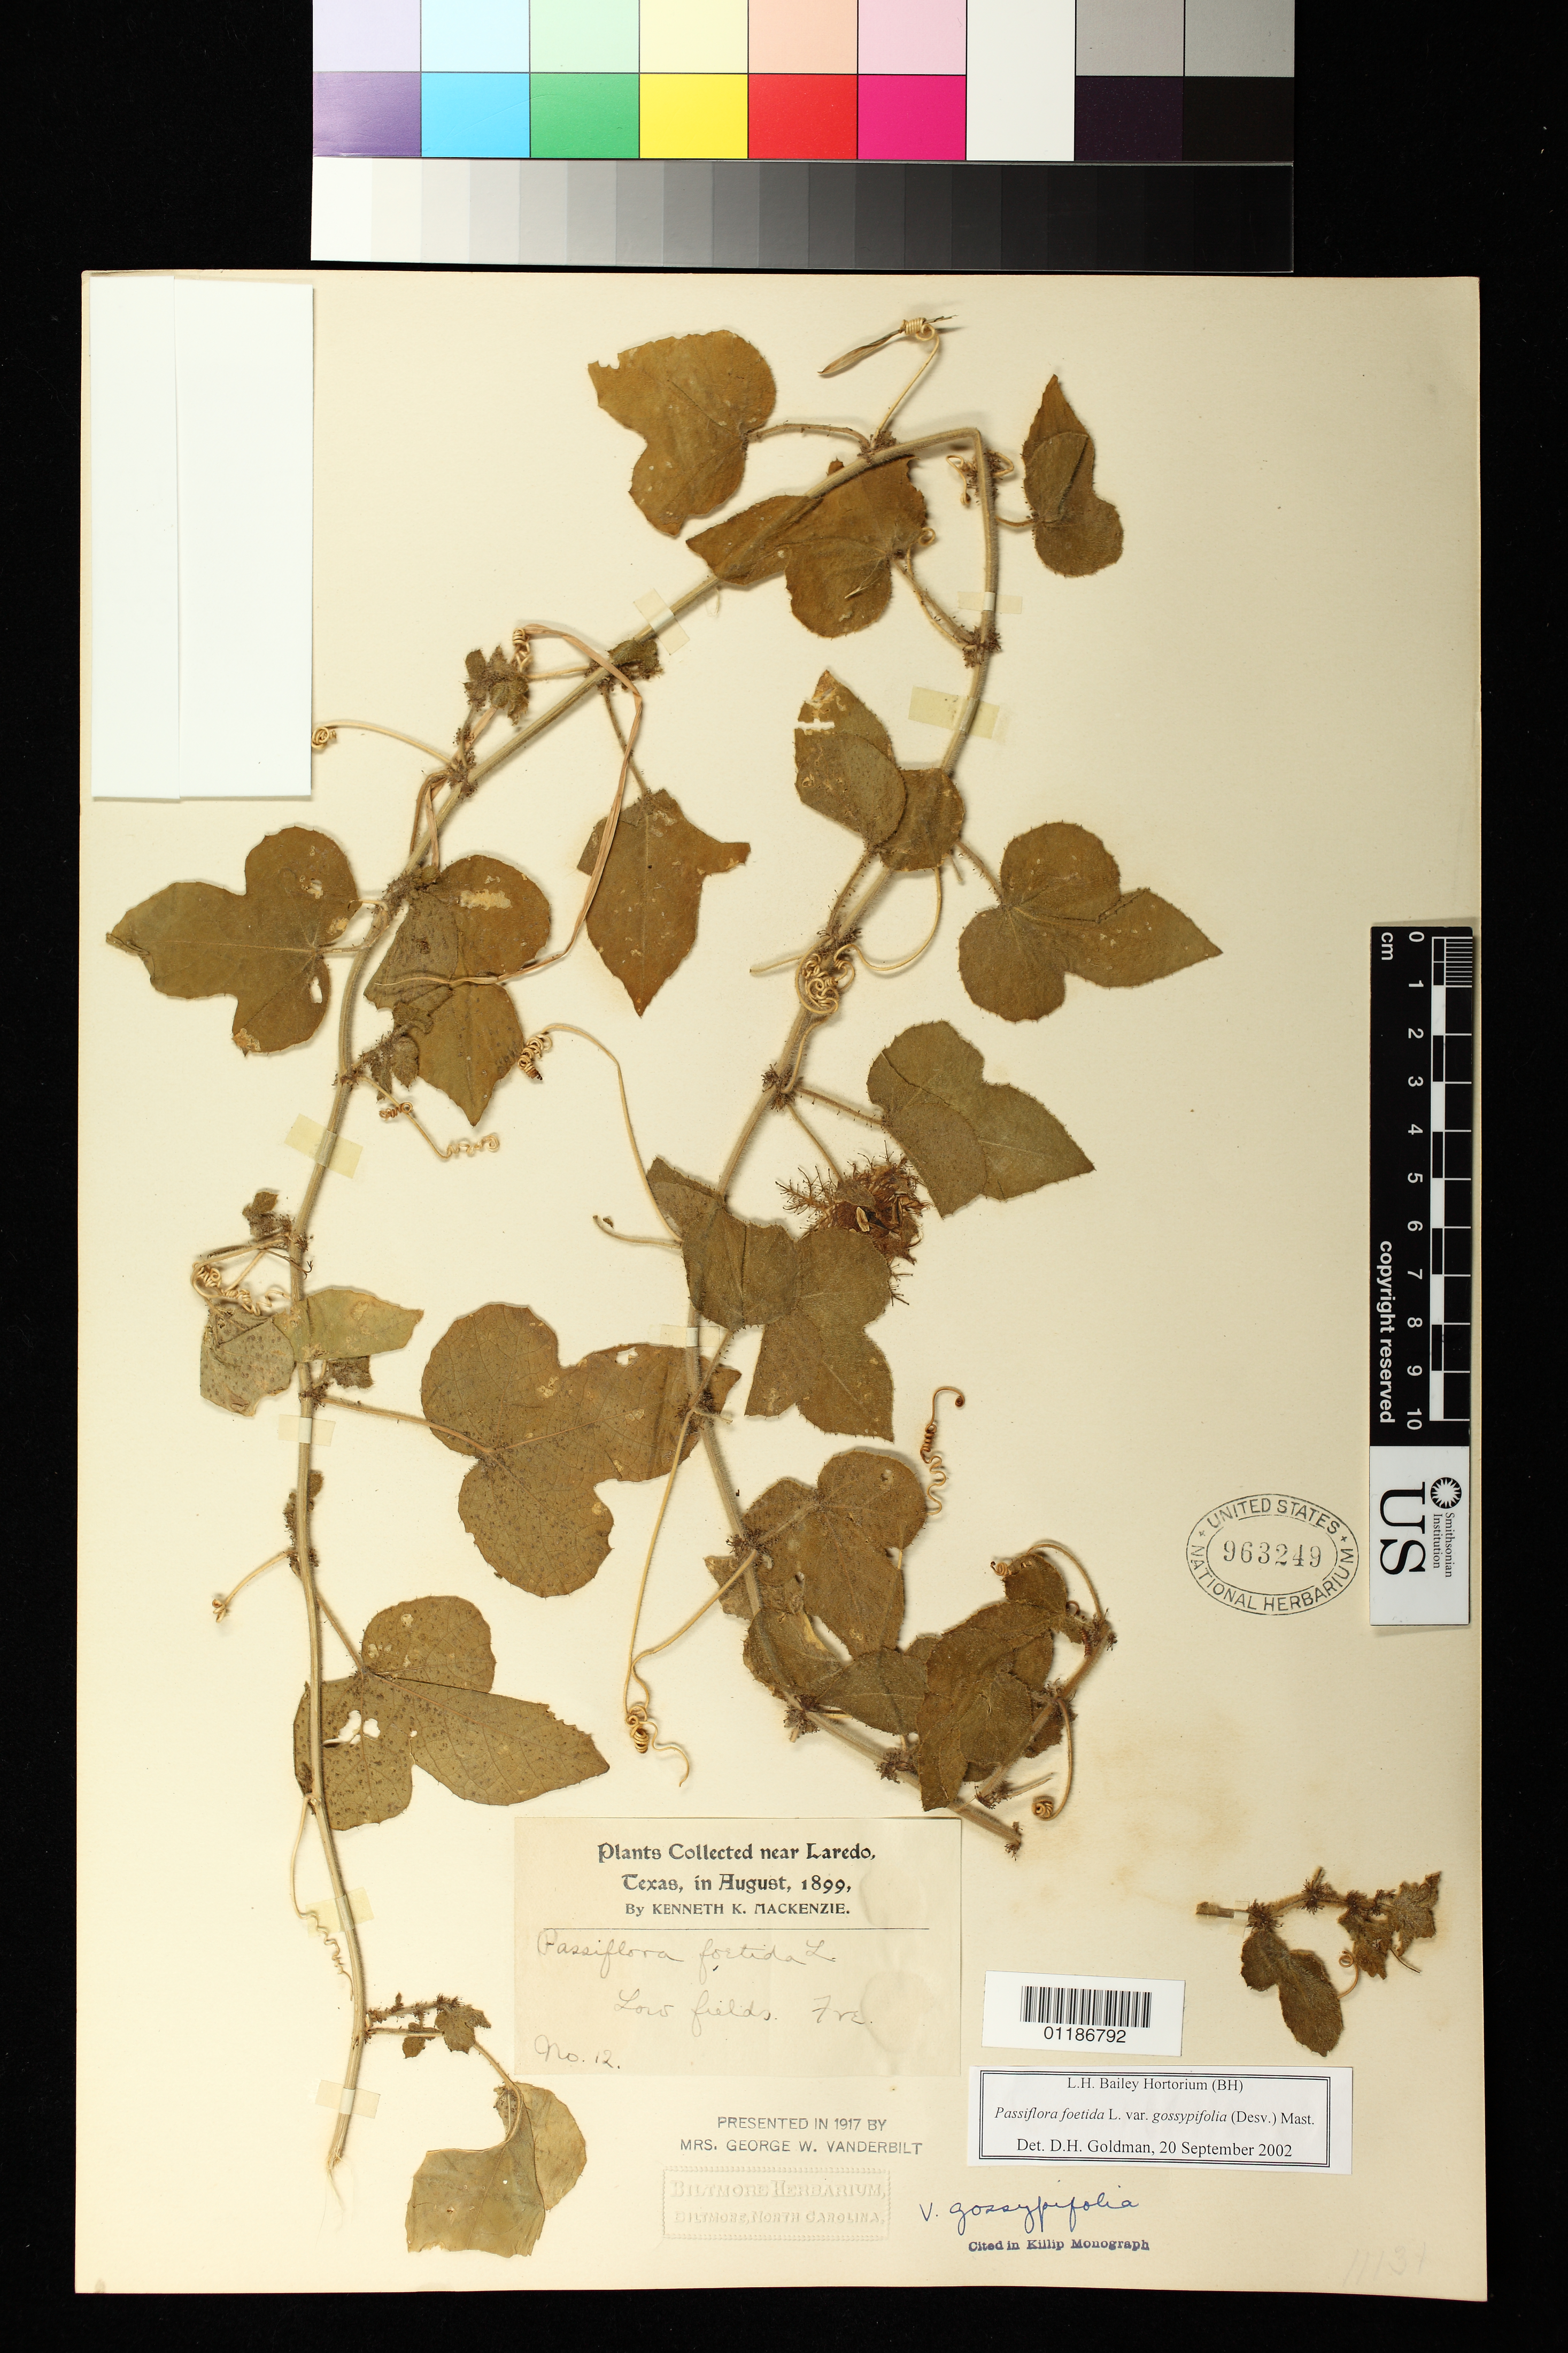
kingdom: Plantae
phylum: Tracheophyta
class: Magnoliopsida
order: Malpighiales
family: Passifloraceae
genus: Passiflora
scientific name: Passiflora foetida var. gossypiifolia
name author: (Desv.) Mast.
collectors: K. K. Mackenzie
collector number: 12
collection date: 1899-08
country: United States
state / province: Texas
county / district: Webb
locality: near Laredo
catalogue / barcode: US 963249